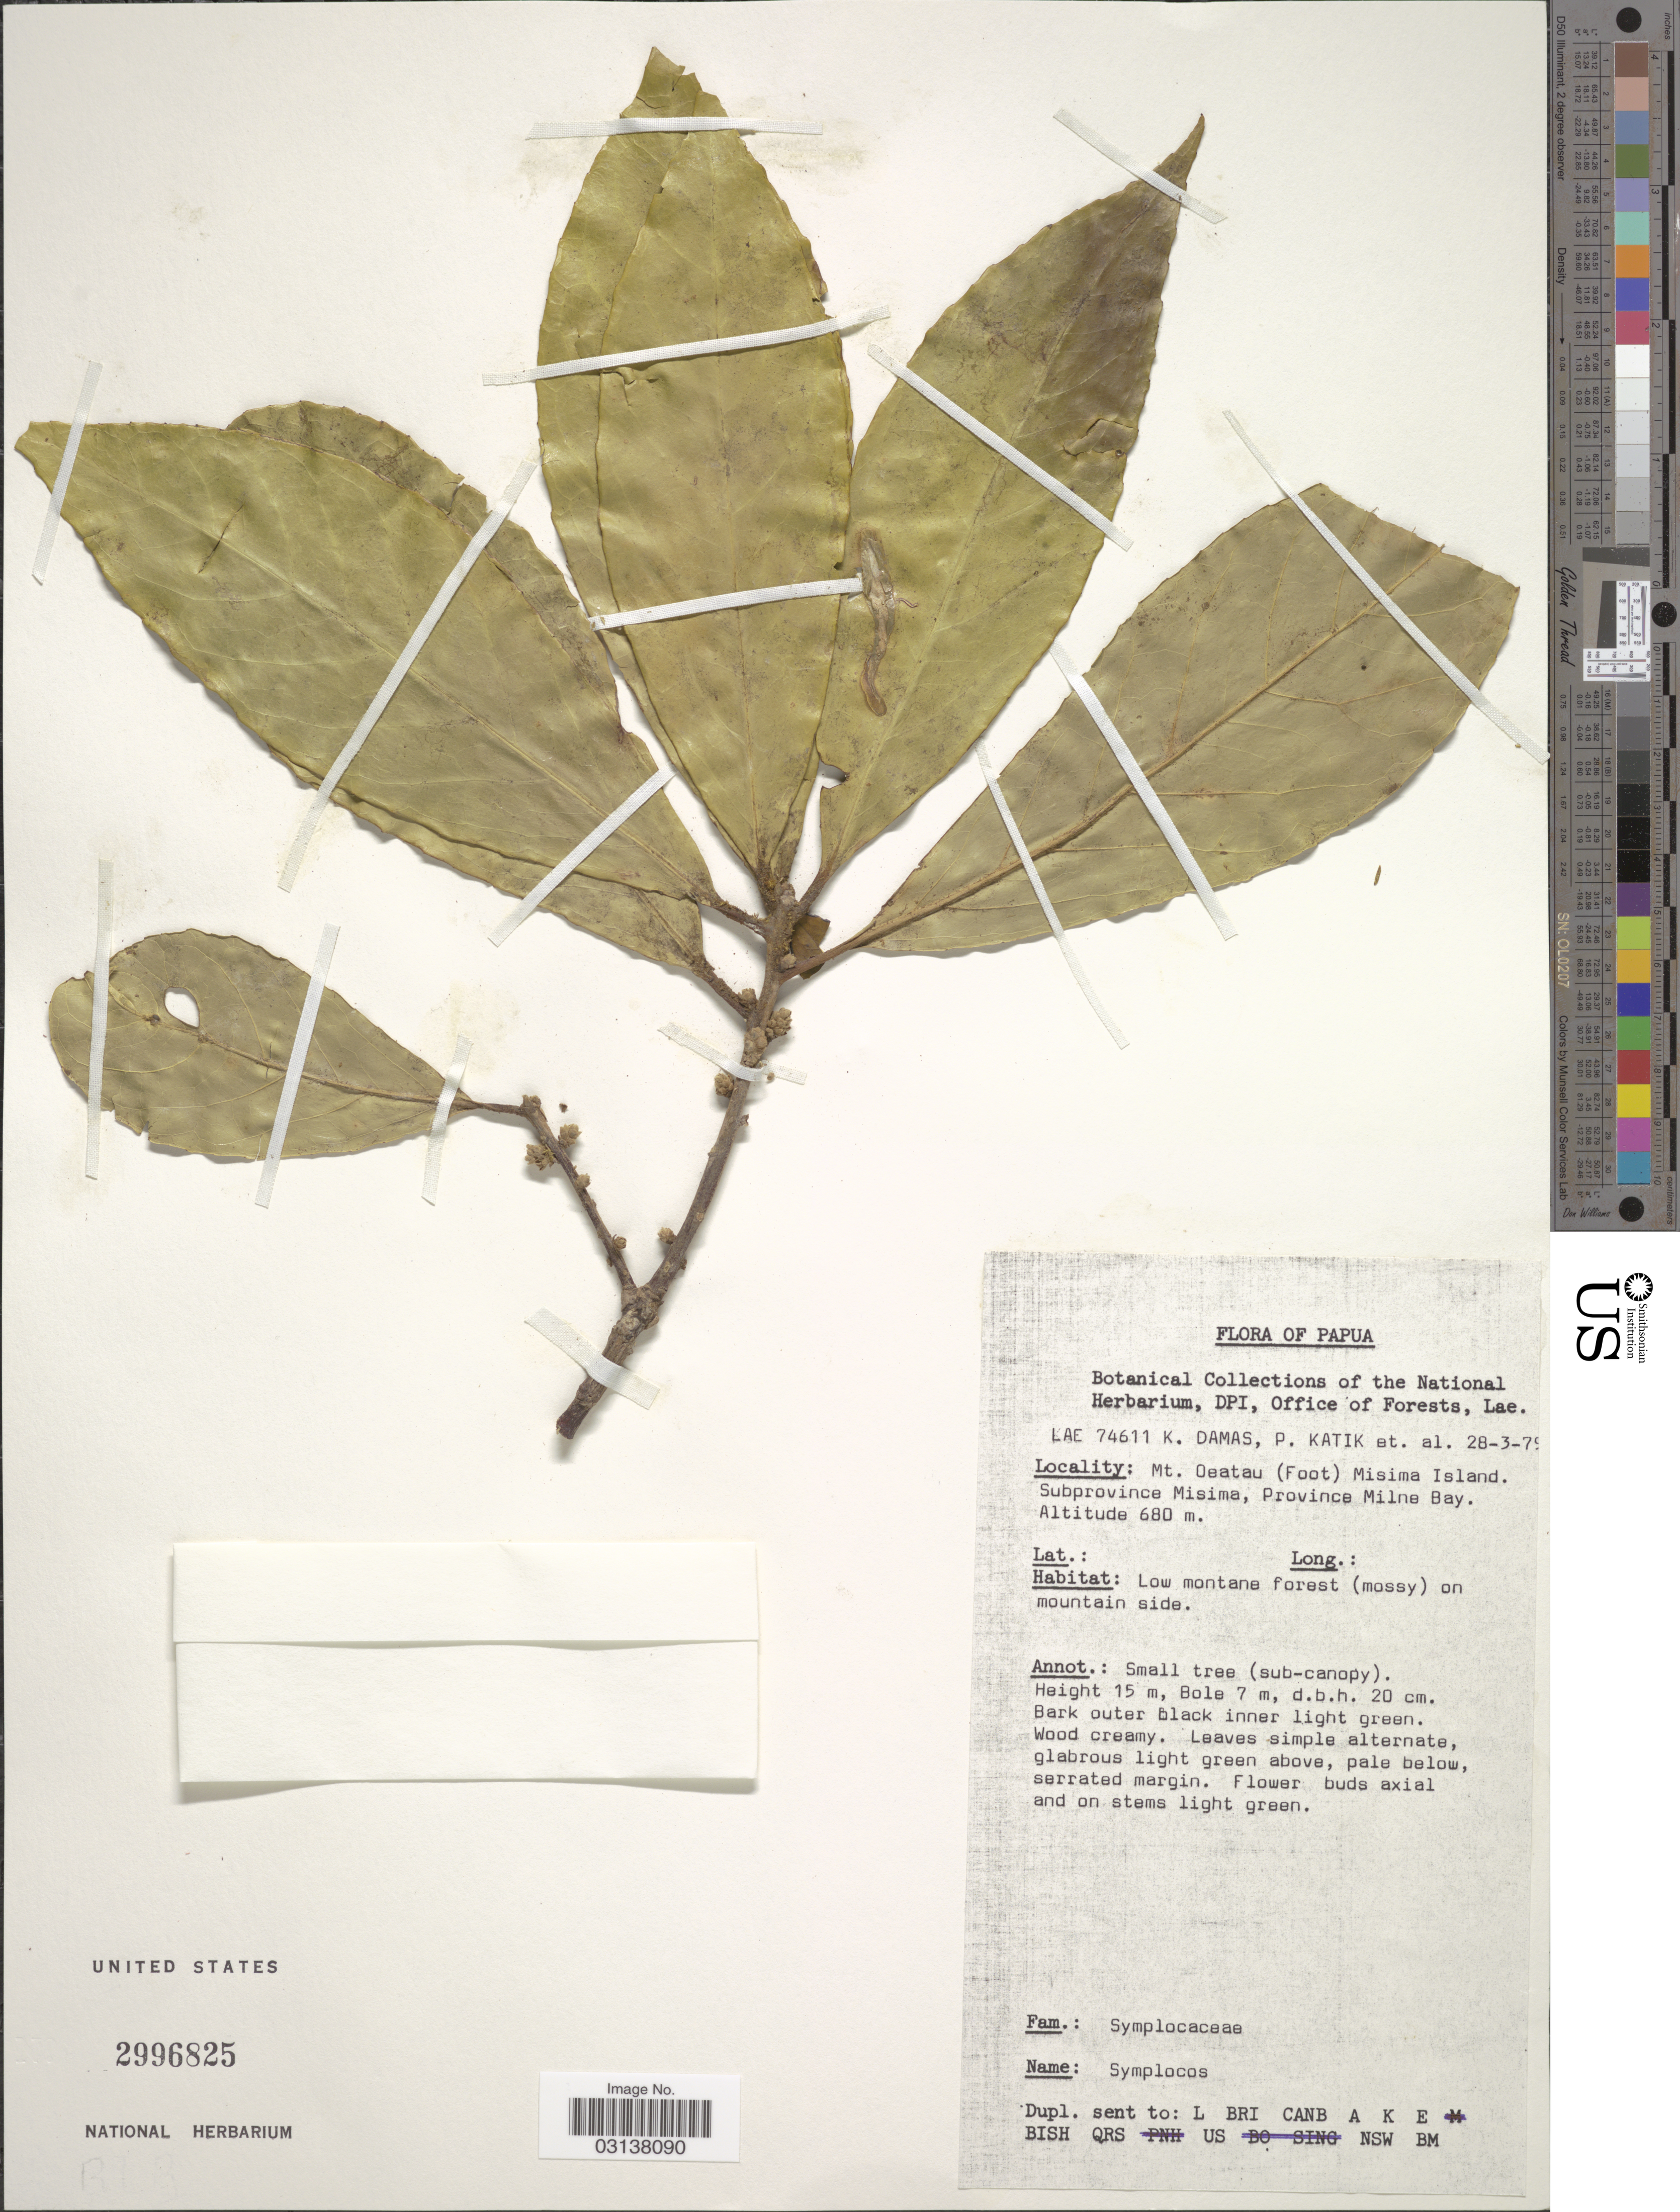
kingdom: Plantae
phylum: Tracheophyta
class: Magnoliopsida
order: Ericales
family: Symplocaceae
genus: Symplocos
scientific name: Symplocos cochinchinensis var. insularis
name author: Noot.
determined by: Nooteboom, H. P.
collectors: K. Damas, P. Katik & et al.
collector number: LAE74611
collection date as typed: Transcribed d/m/y: 28/3/79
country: Papua New Guinea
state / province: Milne Bay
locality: Papua. Mt. Oeatau (Foot) Misima Island. Subprovince Misima, Province Milne Bay.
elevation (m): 680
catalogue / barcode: US 2996825